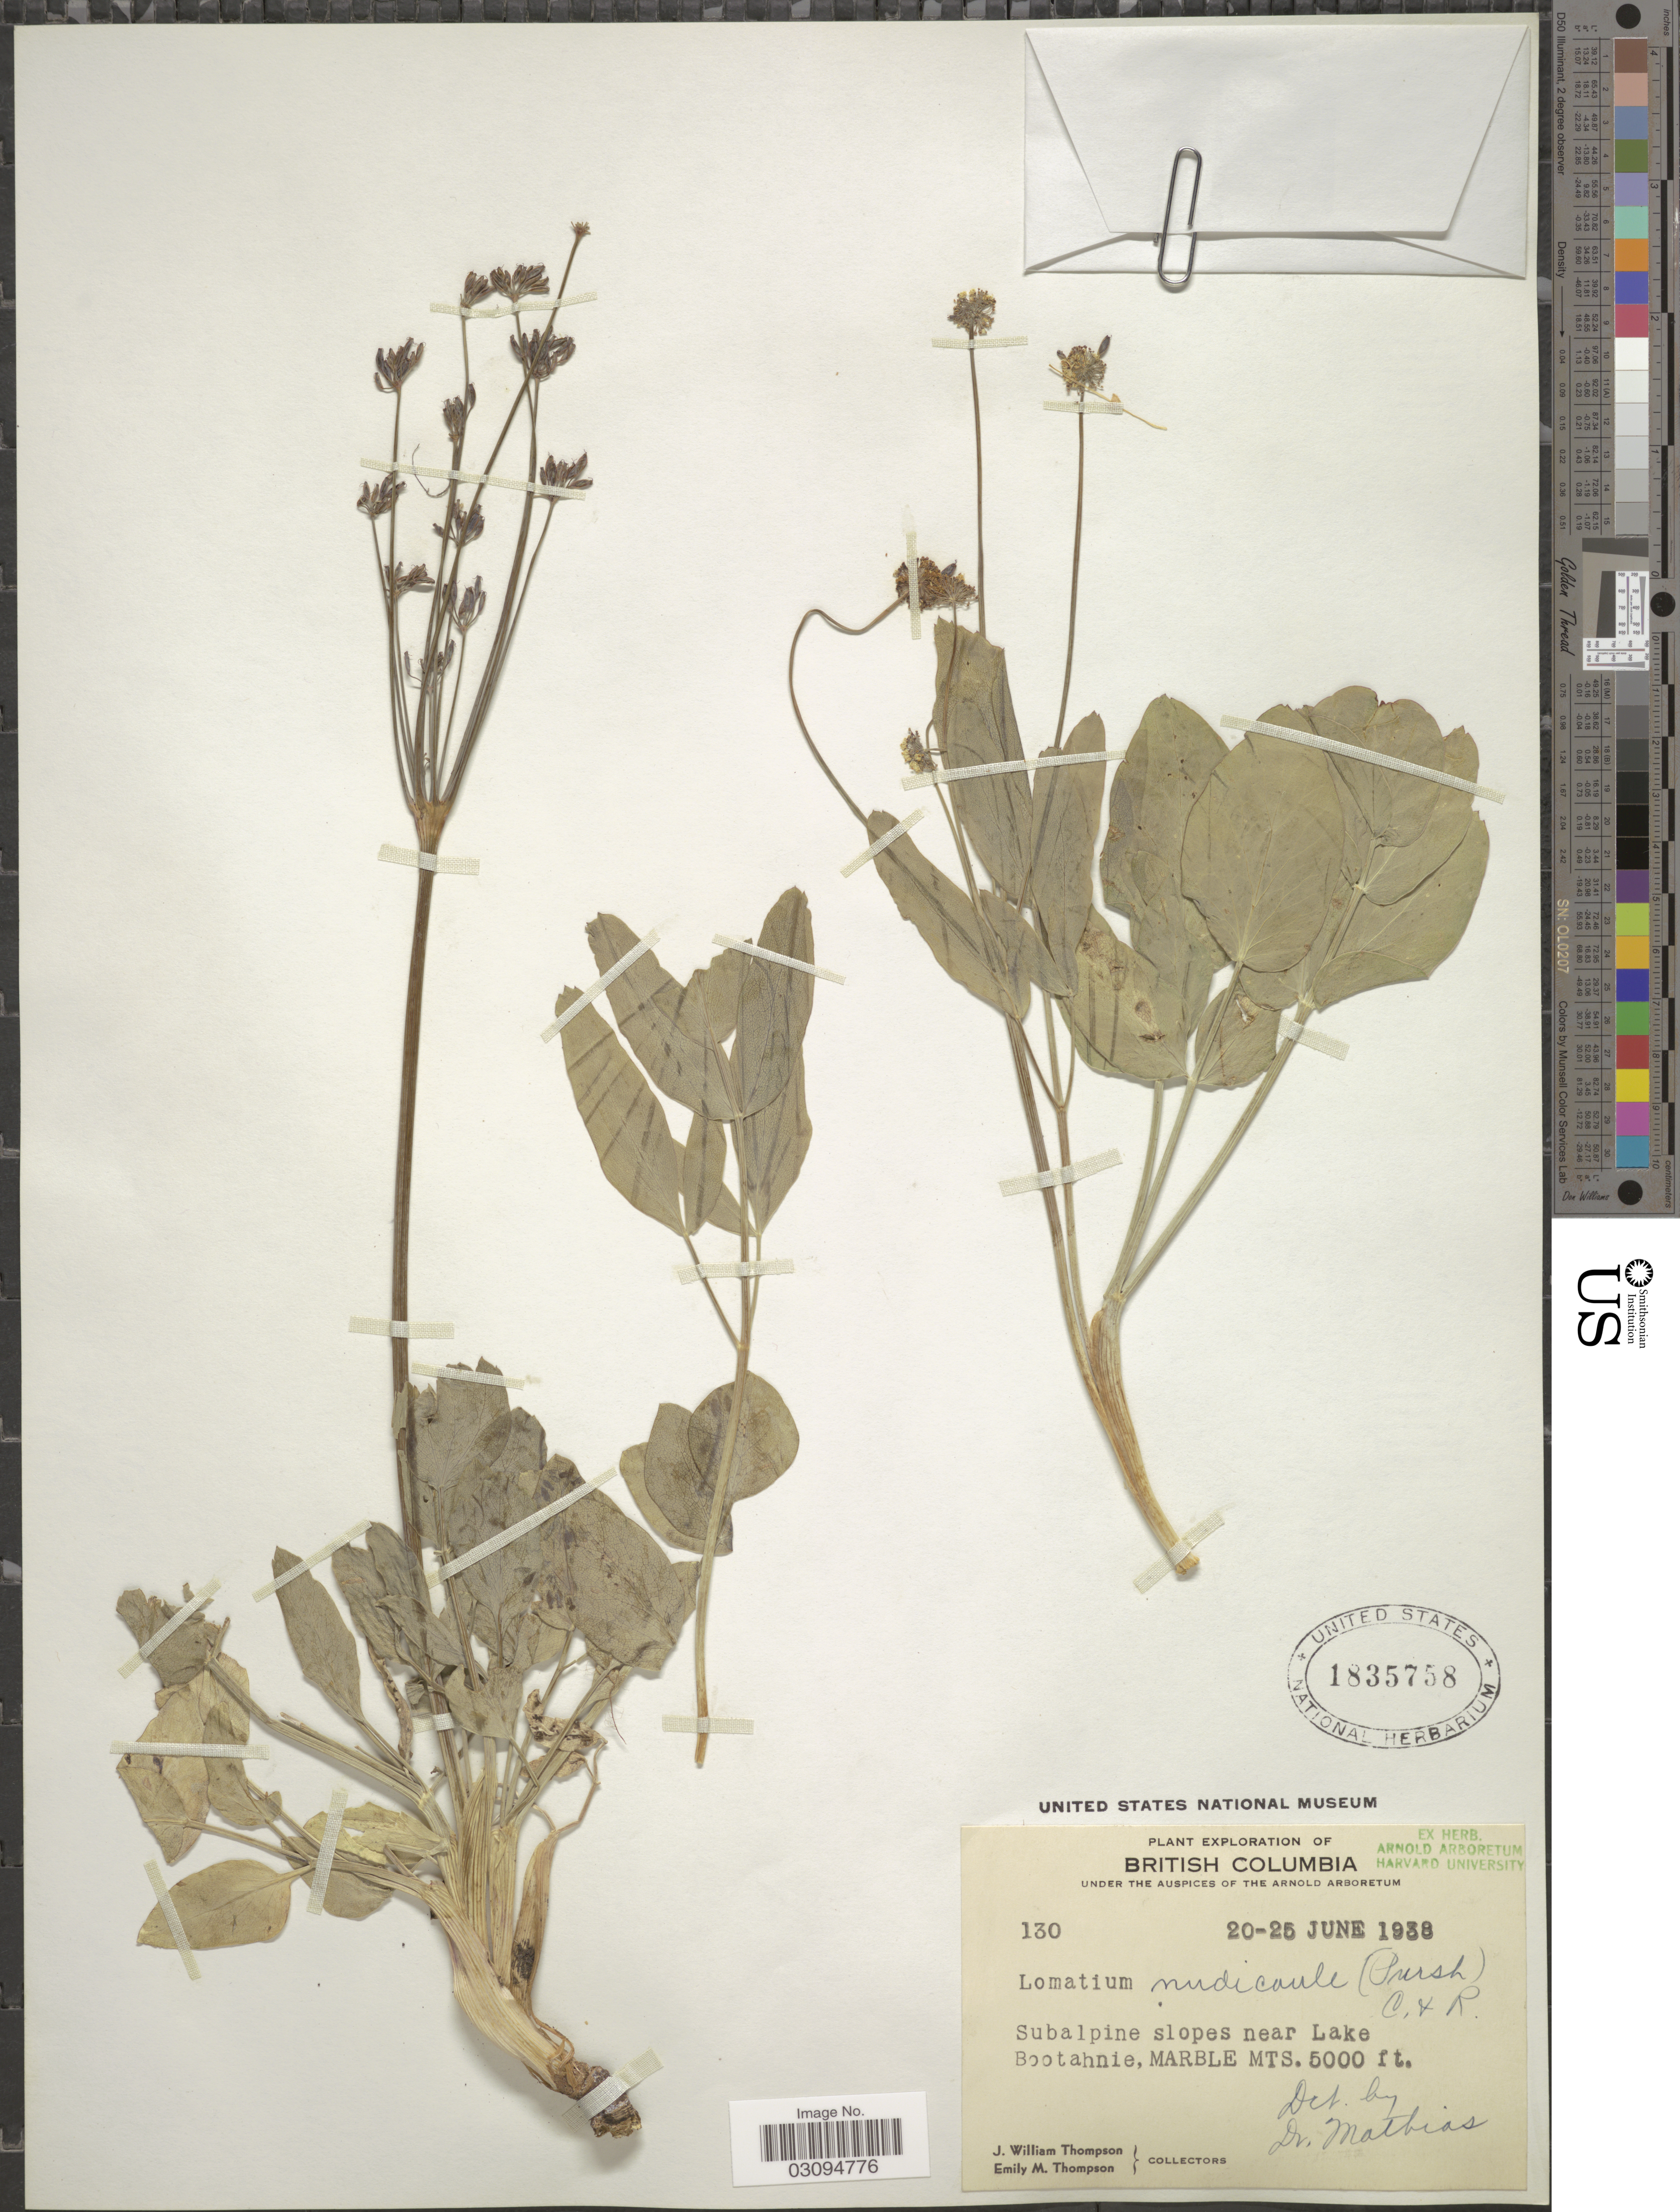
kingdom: Plantae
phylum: Tracheophyta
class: Magnoliopsida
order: Apiales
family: Apiaceae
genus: Lomatium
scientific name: Lomatium nudicaule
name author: (Pursh) J.M. Coult. & Rose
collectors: J. W. Thompson & E. M. Thompson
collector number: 130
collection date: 1938-06-20/1938-06-25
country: Canada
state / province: British Columbia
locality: Britisch Columbia. Subalpine slopes near Lake Bootahnie, Marble Mts.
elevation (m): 1524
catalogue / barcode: US 1835758